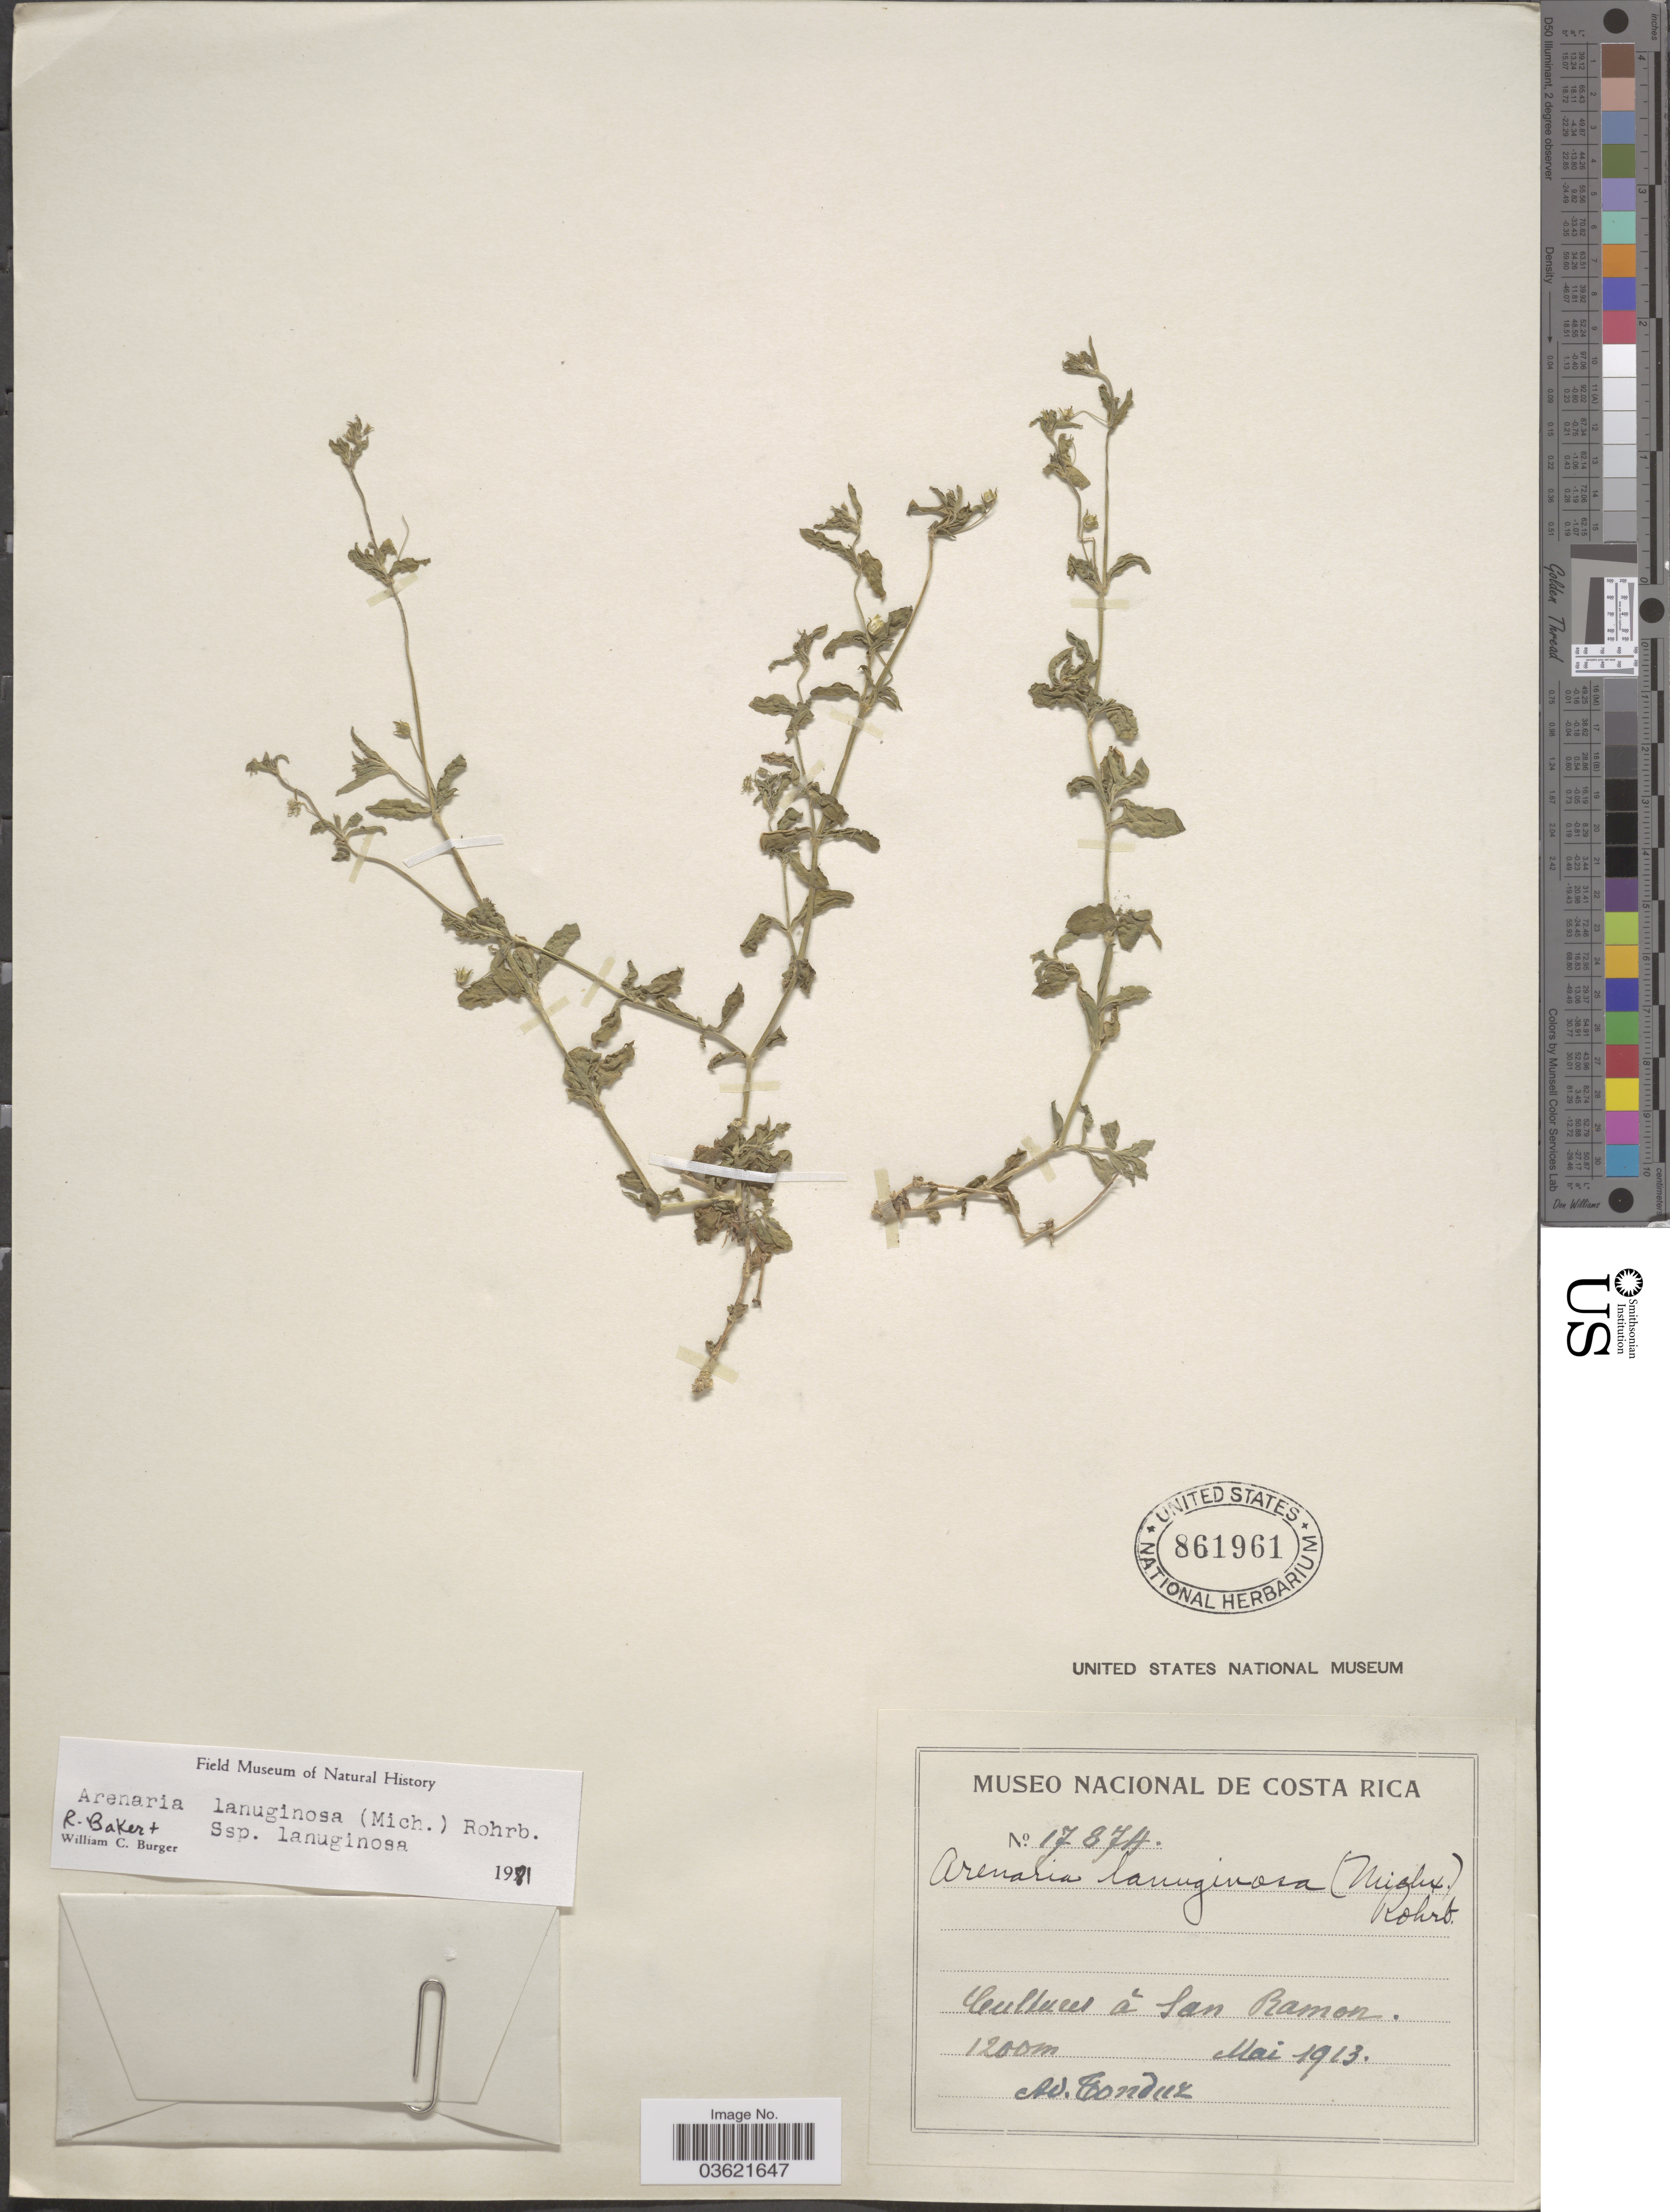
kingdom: Plantae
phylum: Tracheophyta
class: Magnoliopsida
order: Caryophyllales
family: Caryophyllaceae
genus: Arenaria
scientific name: Arenaria lanuginosa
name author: (Michx.) Rohrb.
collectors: A. Tonduz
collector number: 17874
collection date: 1913-05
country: Costa Rica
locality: Cultures á San Ramon.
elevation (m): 1200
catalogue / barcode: US 861961